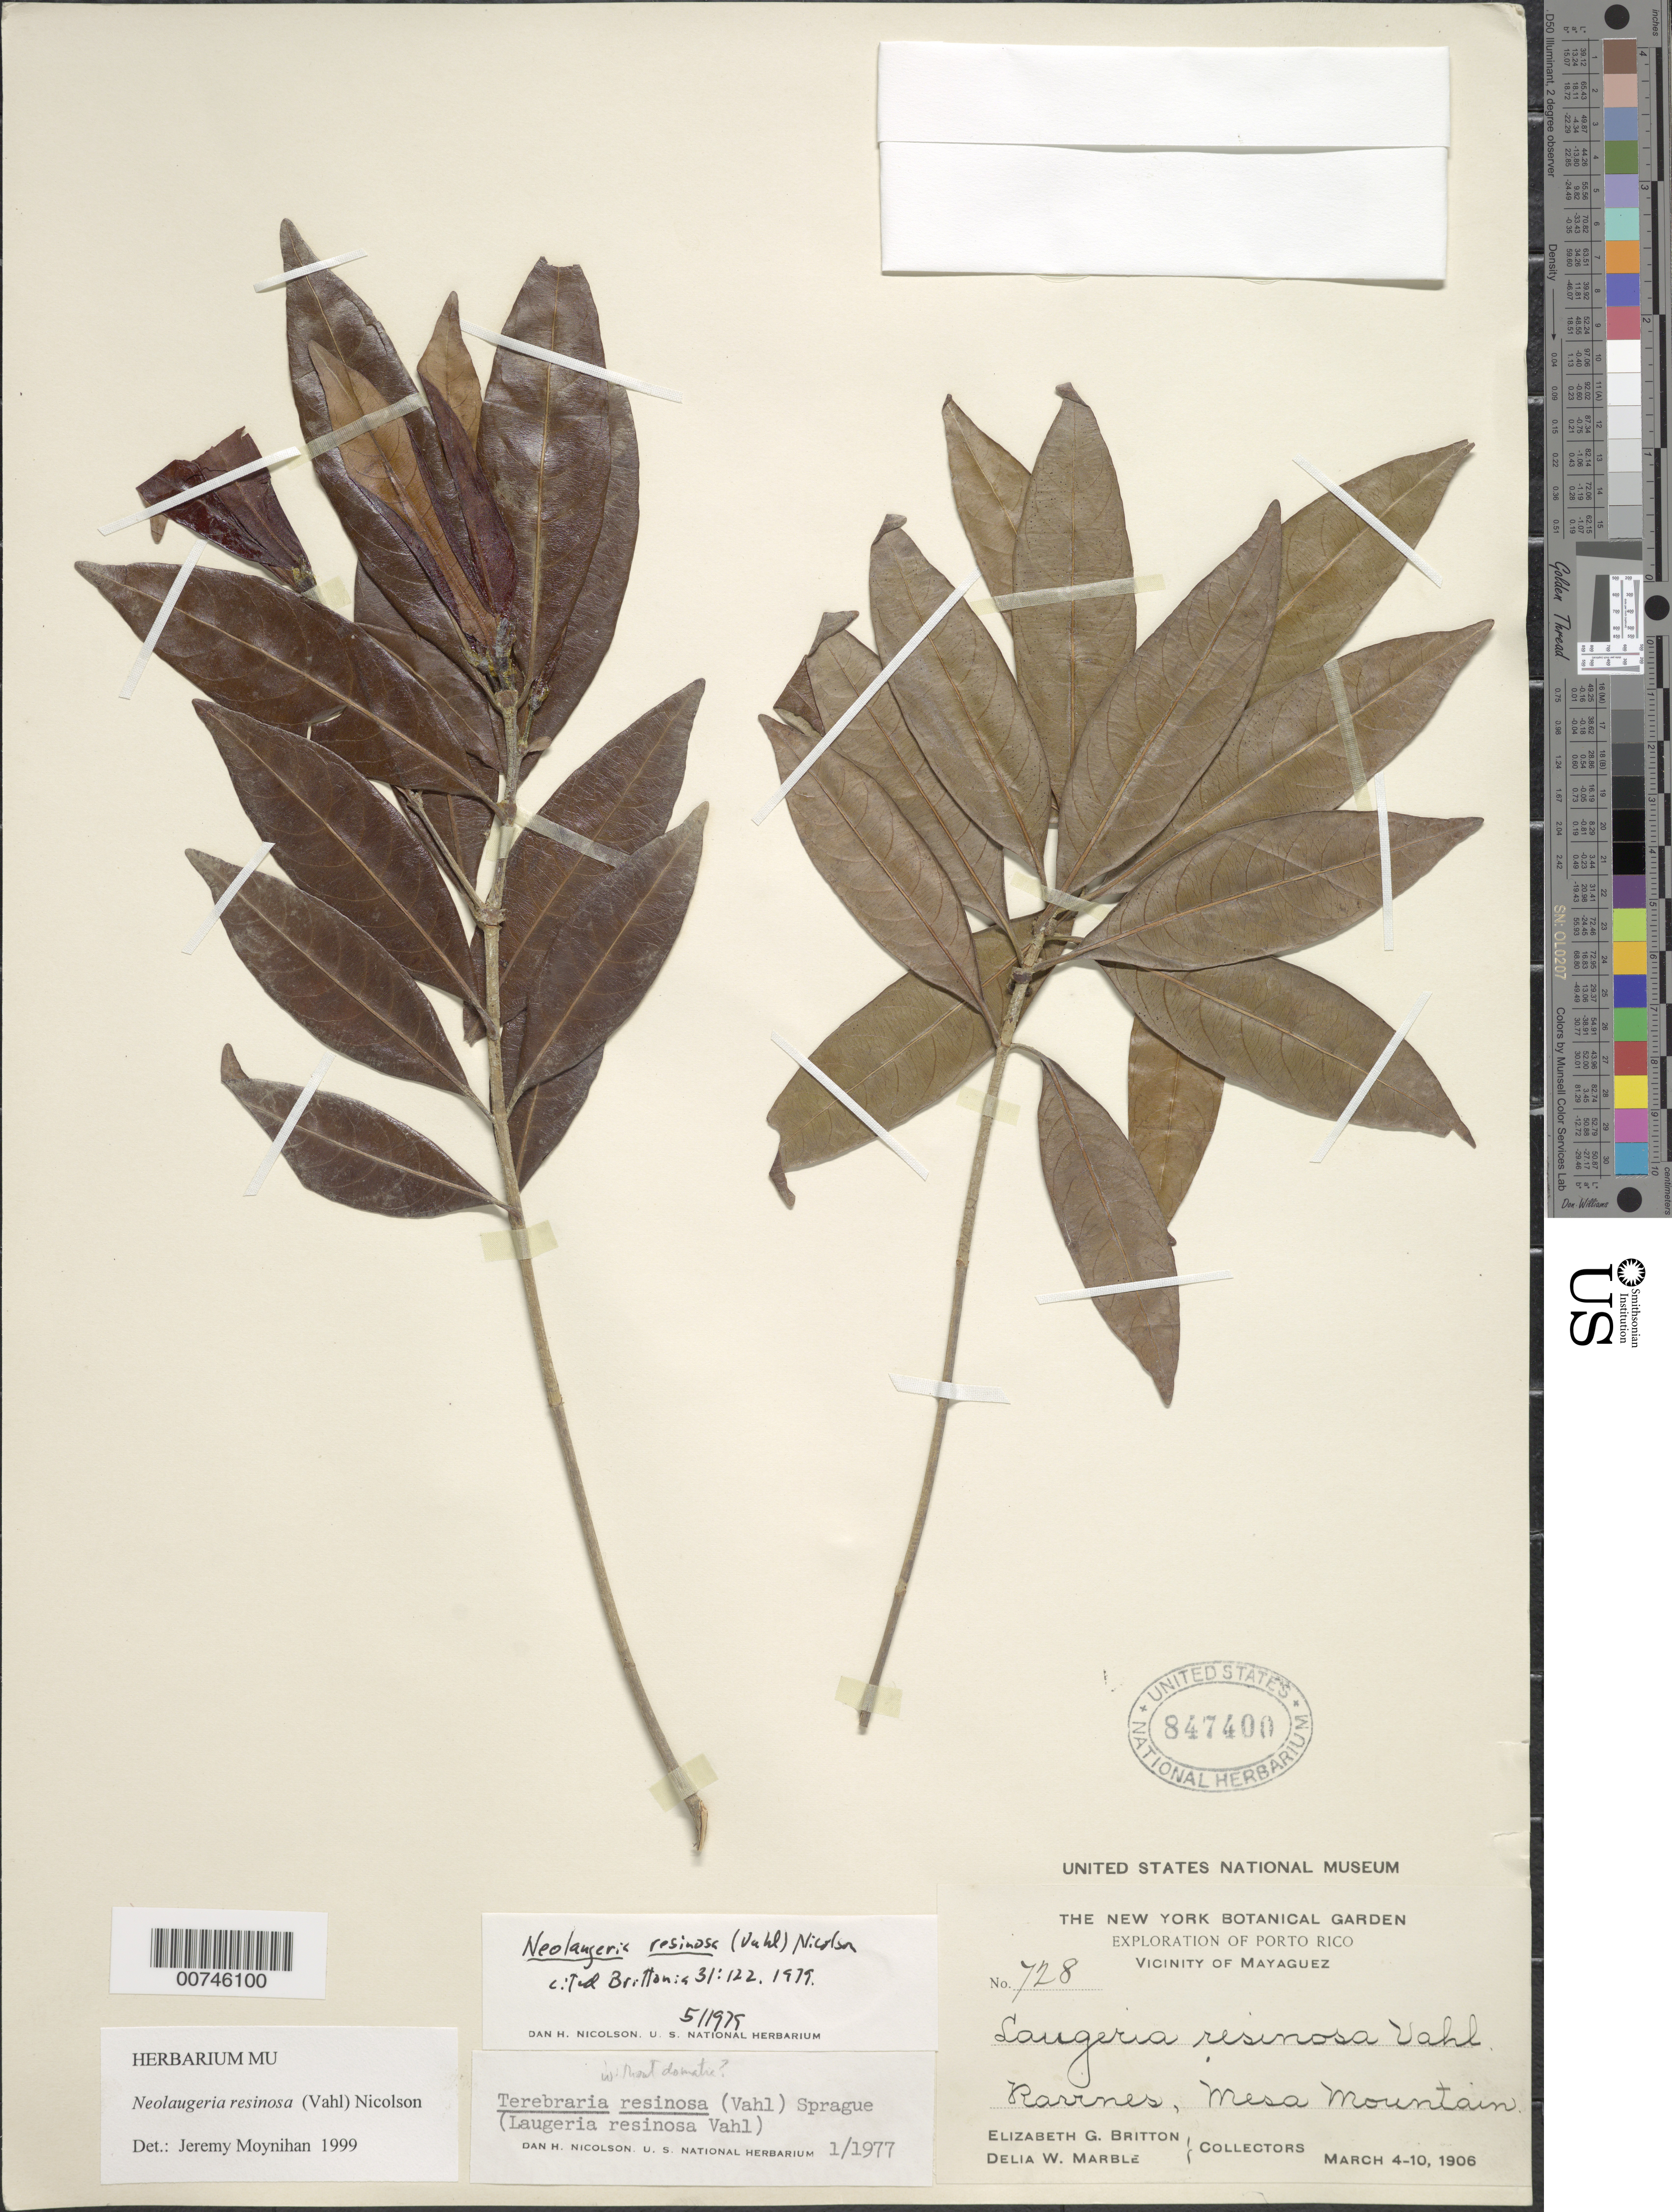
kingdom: Plantae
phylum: Tracheophyta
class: Magnoliopsida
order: Gentianales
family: Rubiaceae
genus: Stenostomum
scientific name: Stenostomum resinosum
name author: (Vahl) Griseb.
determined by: Moynihan, J.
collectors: E. G. Britton & D. W. Marble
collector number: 728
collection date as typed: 04 Mar 1906 to 10 Mar 1906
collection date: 1906-03-04/1906-03-10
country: Puerto Rico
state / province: Mayagüez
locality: vicinity of Mayaguez, Mesa Mountain.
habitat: Ravines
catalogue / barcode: US 847400